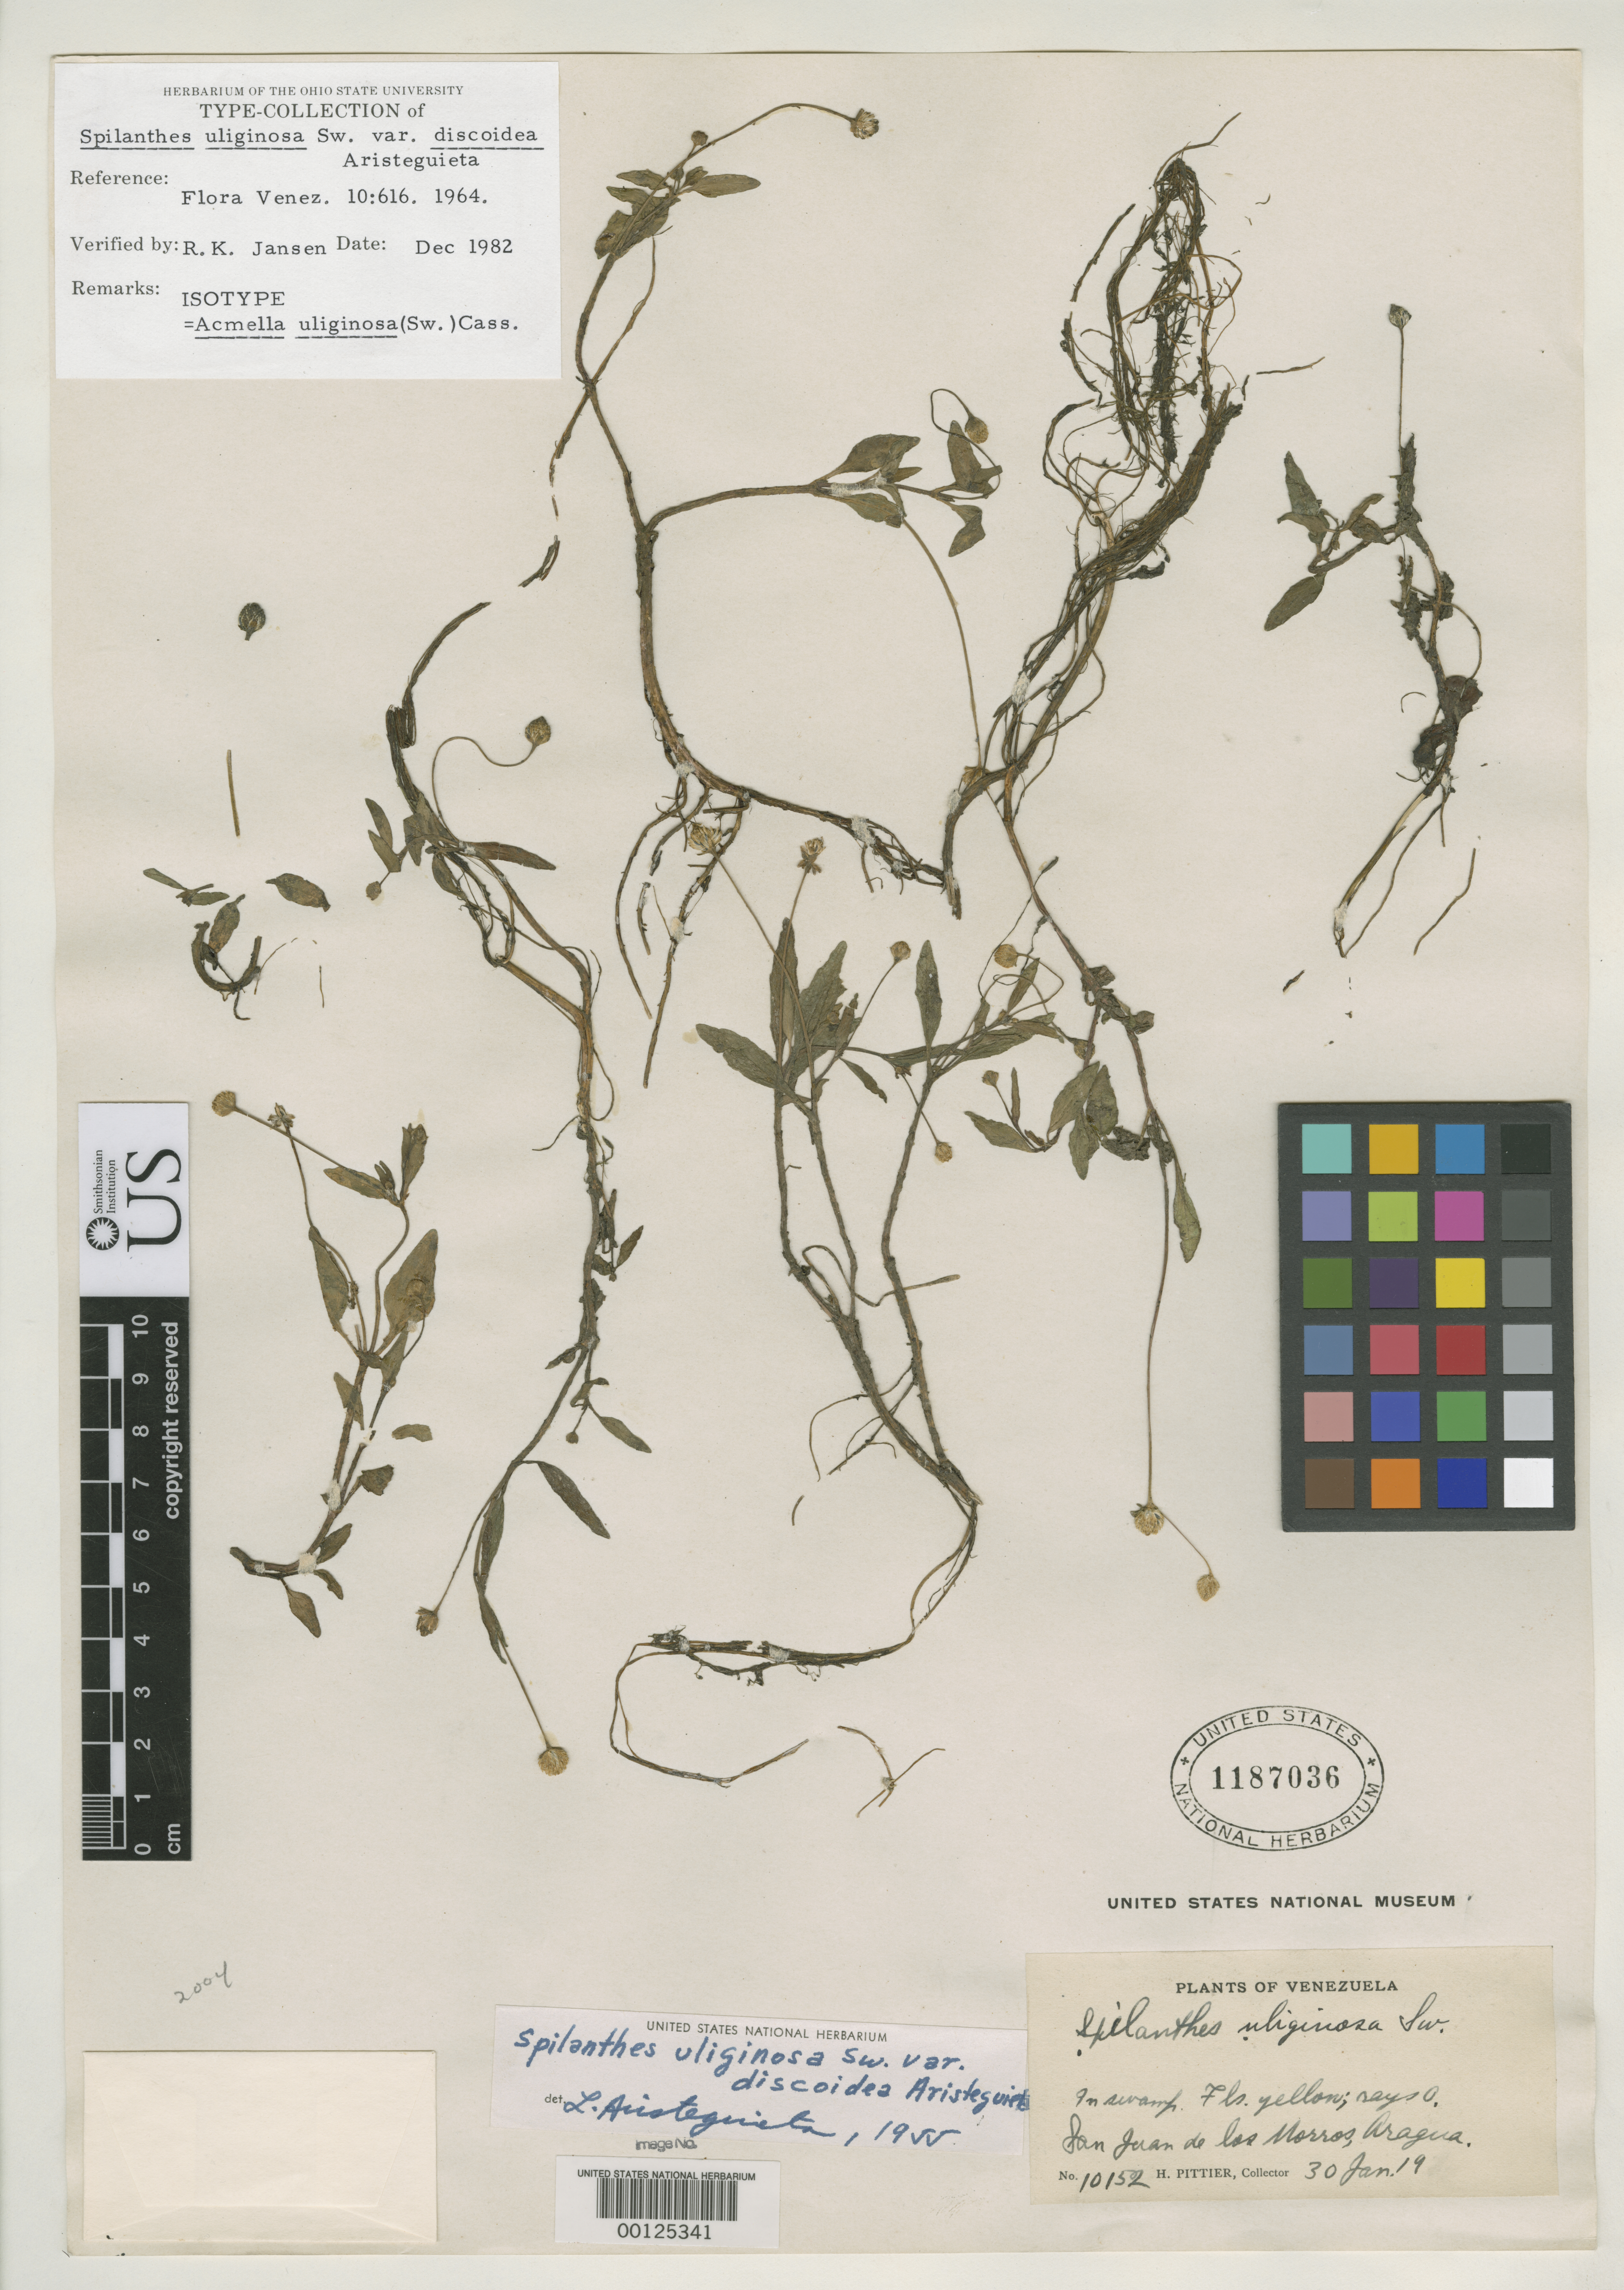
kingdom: Plantae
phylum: Tracheophyta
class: Magnoliopsida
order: Asterales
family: Asteraceae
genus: Spilanthes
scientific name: Spilanthes uliginosa var. discoidea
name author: Aristeg.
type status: Isotype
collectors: H. F. Pittier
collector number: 10152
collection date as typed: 30 Jan 1922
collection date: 1922-01-30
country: Venezuela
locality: San Juan de las Morros, Aragua.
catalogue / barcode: US 1187036